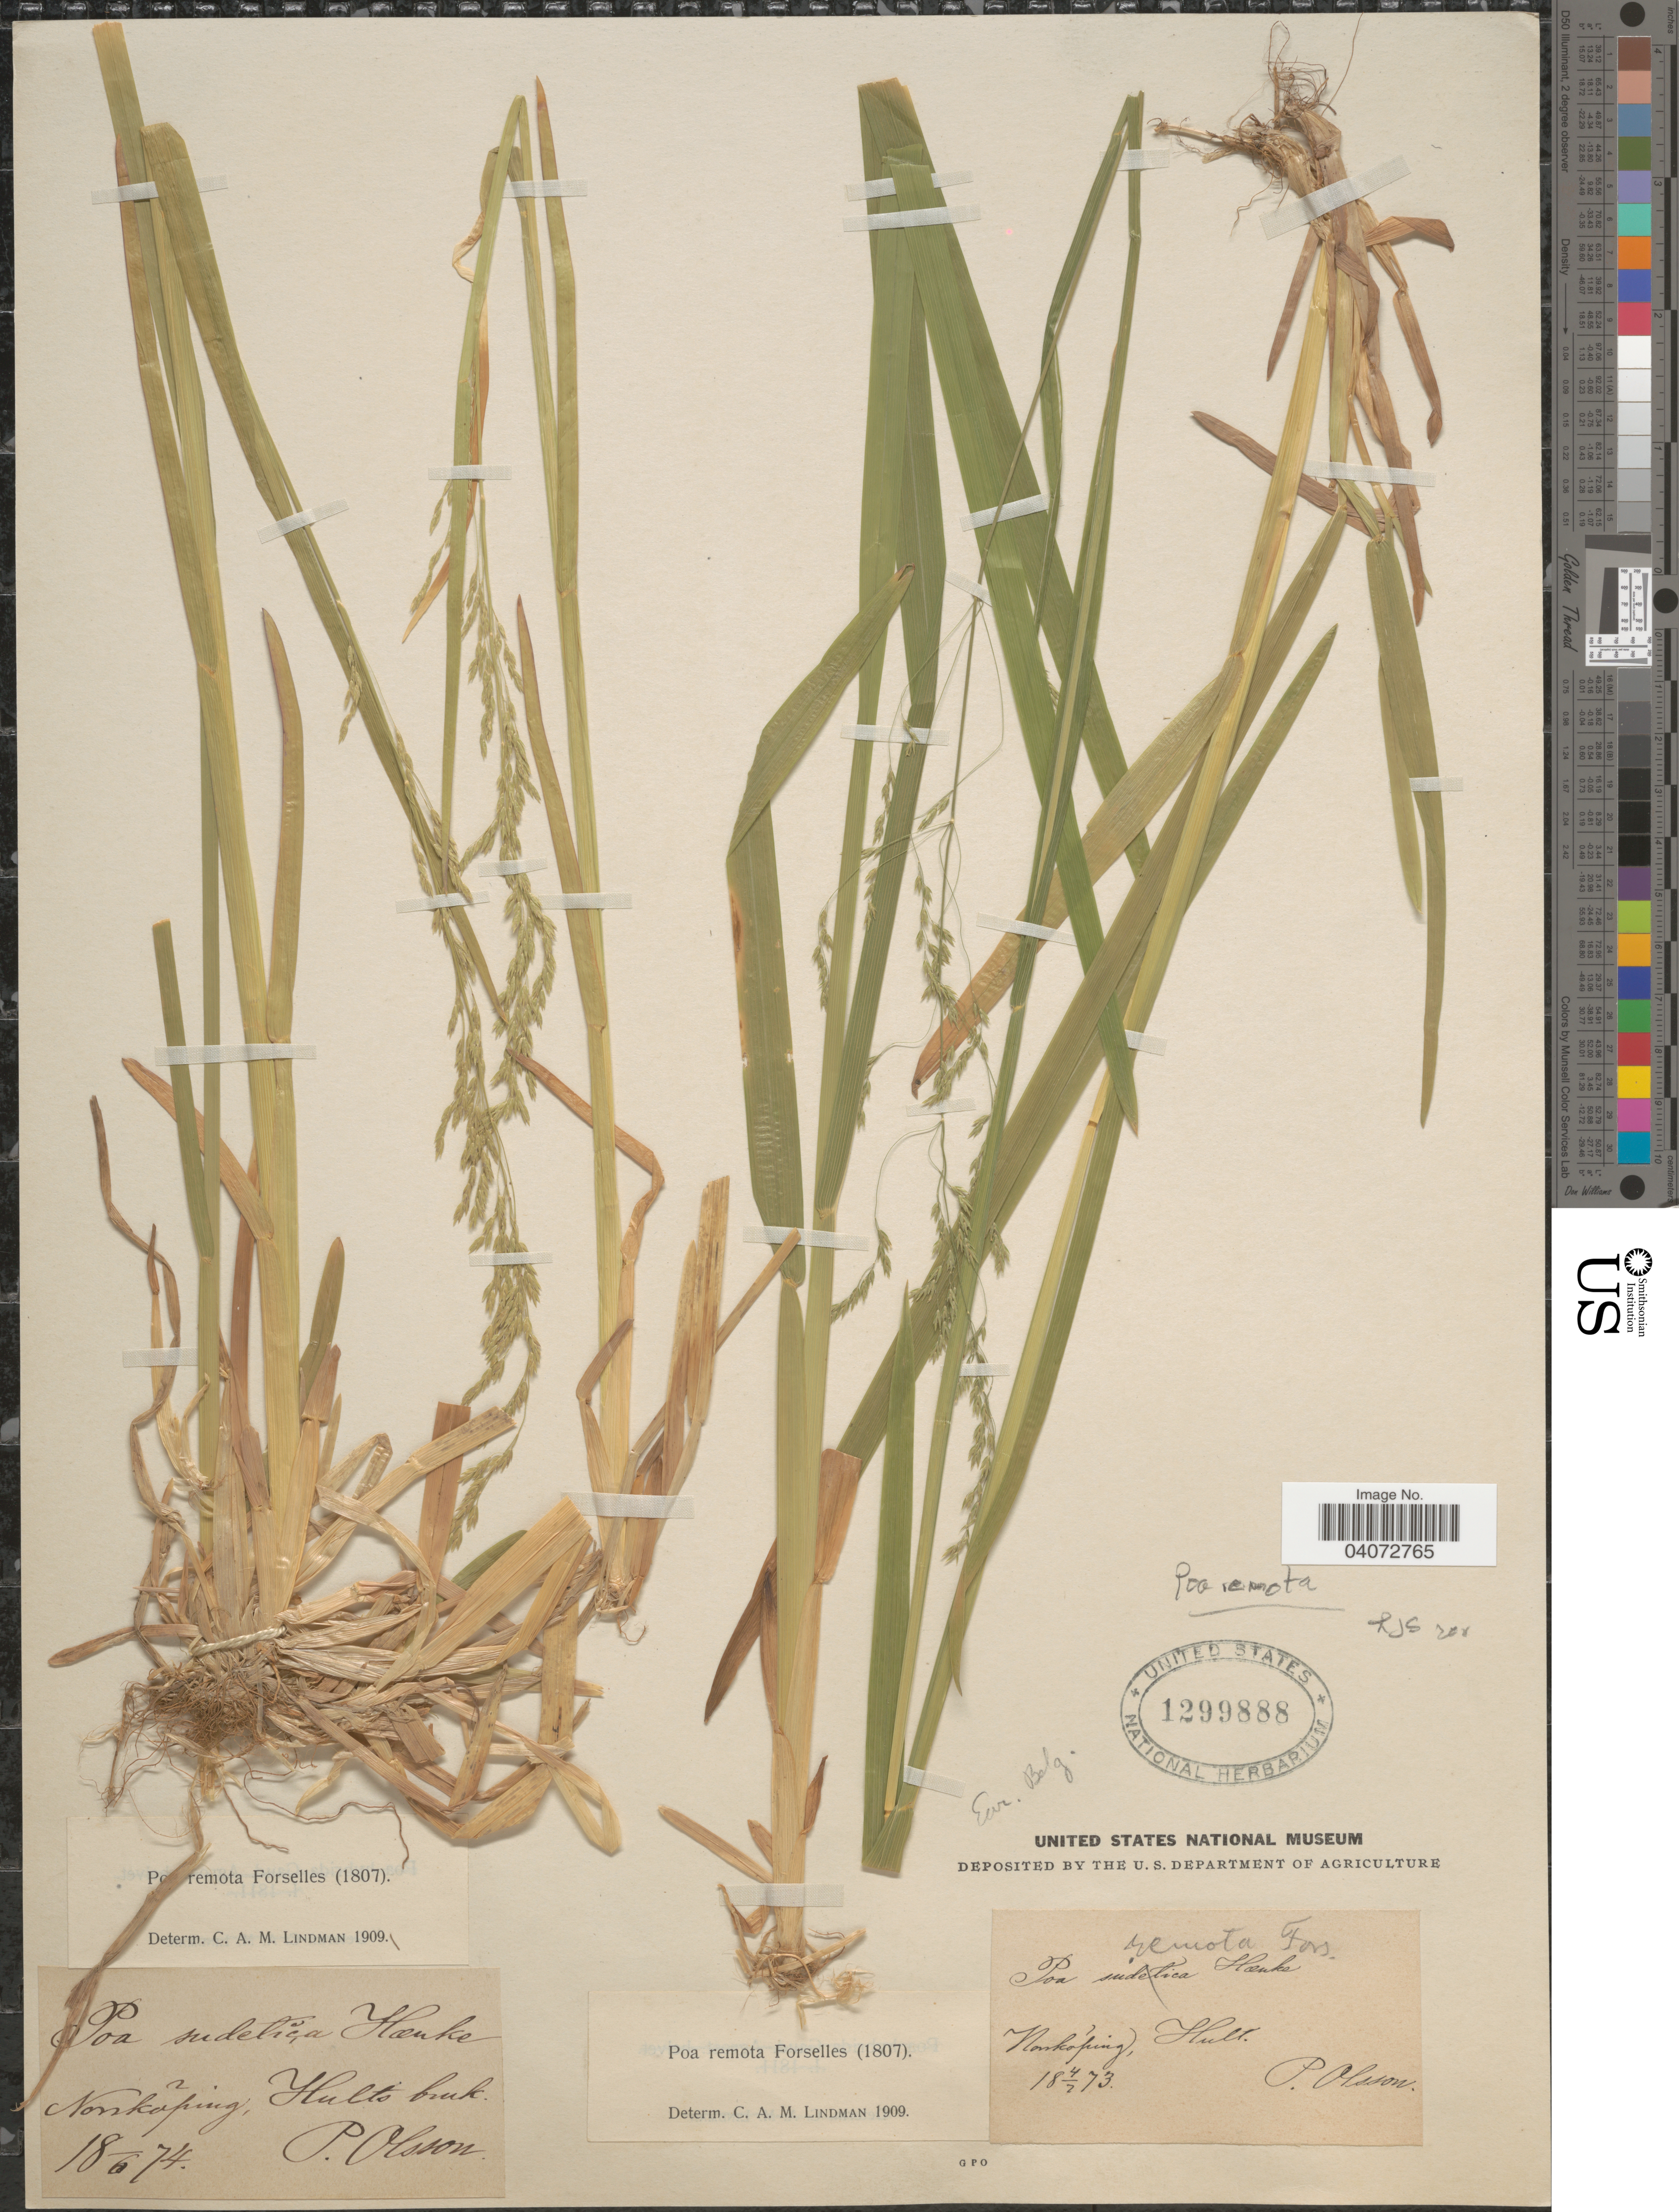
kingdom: Plantae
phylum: Tracheophyta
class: Liliopsida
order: Poales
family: Poaceae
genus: Poa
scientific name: Poa remota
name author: Forselles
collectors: P. Olsson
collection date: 1873-02-04/1874-06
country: Sweden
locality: Norrköping, Hults bruk.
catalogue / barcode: US 1299888